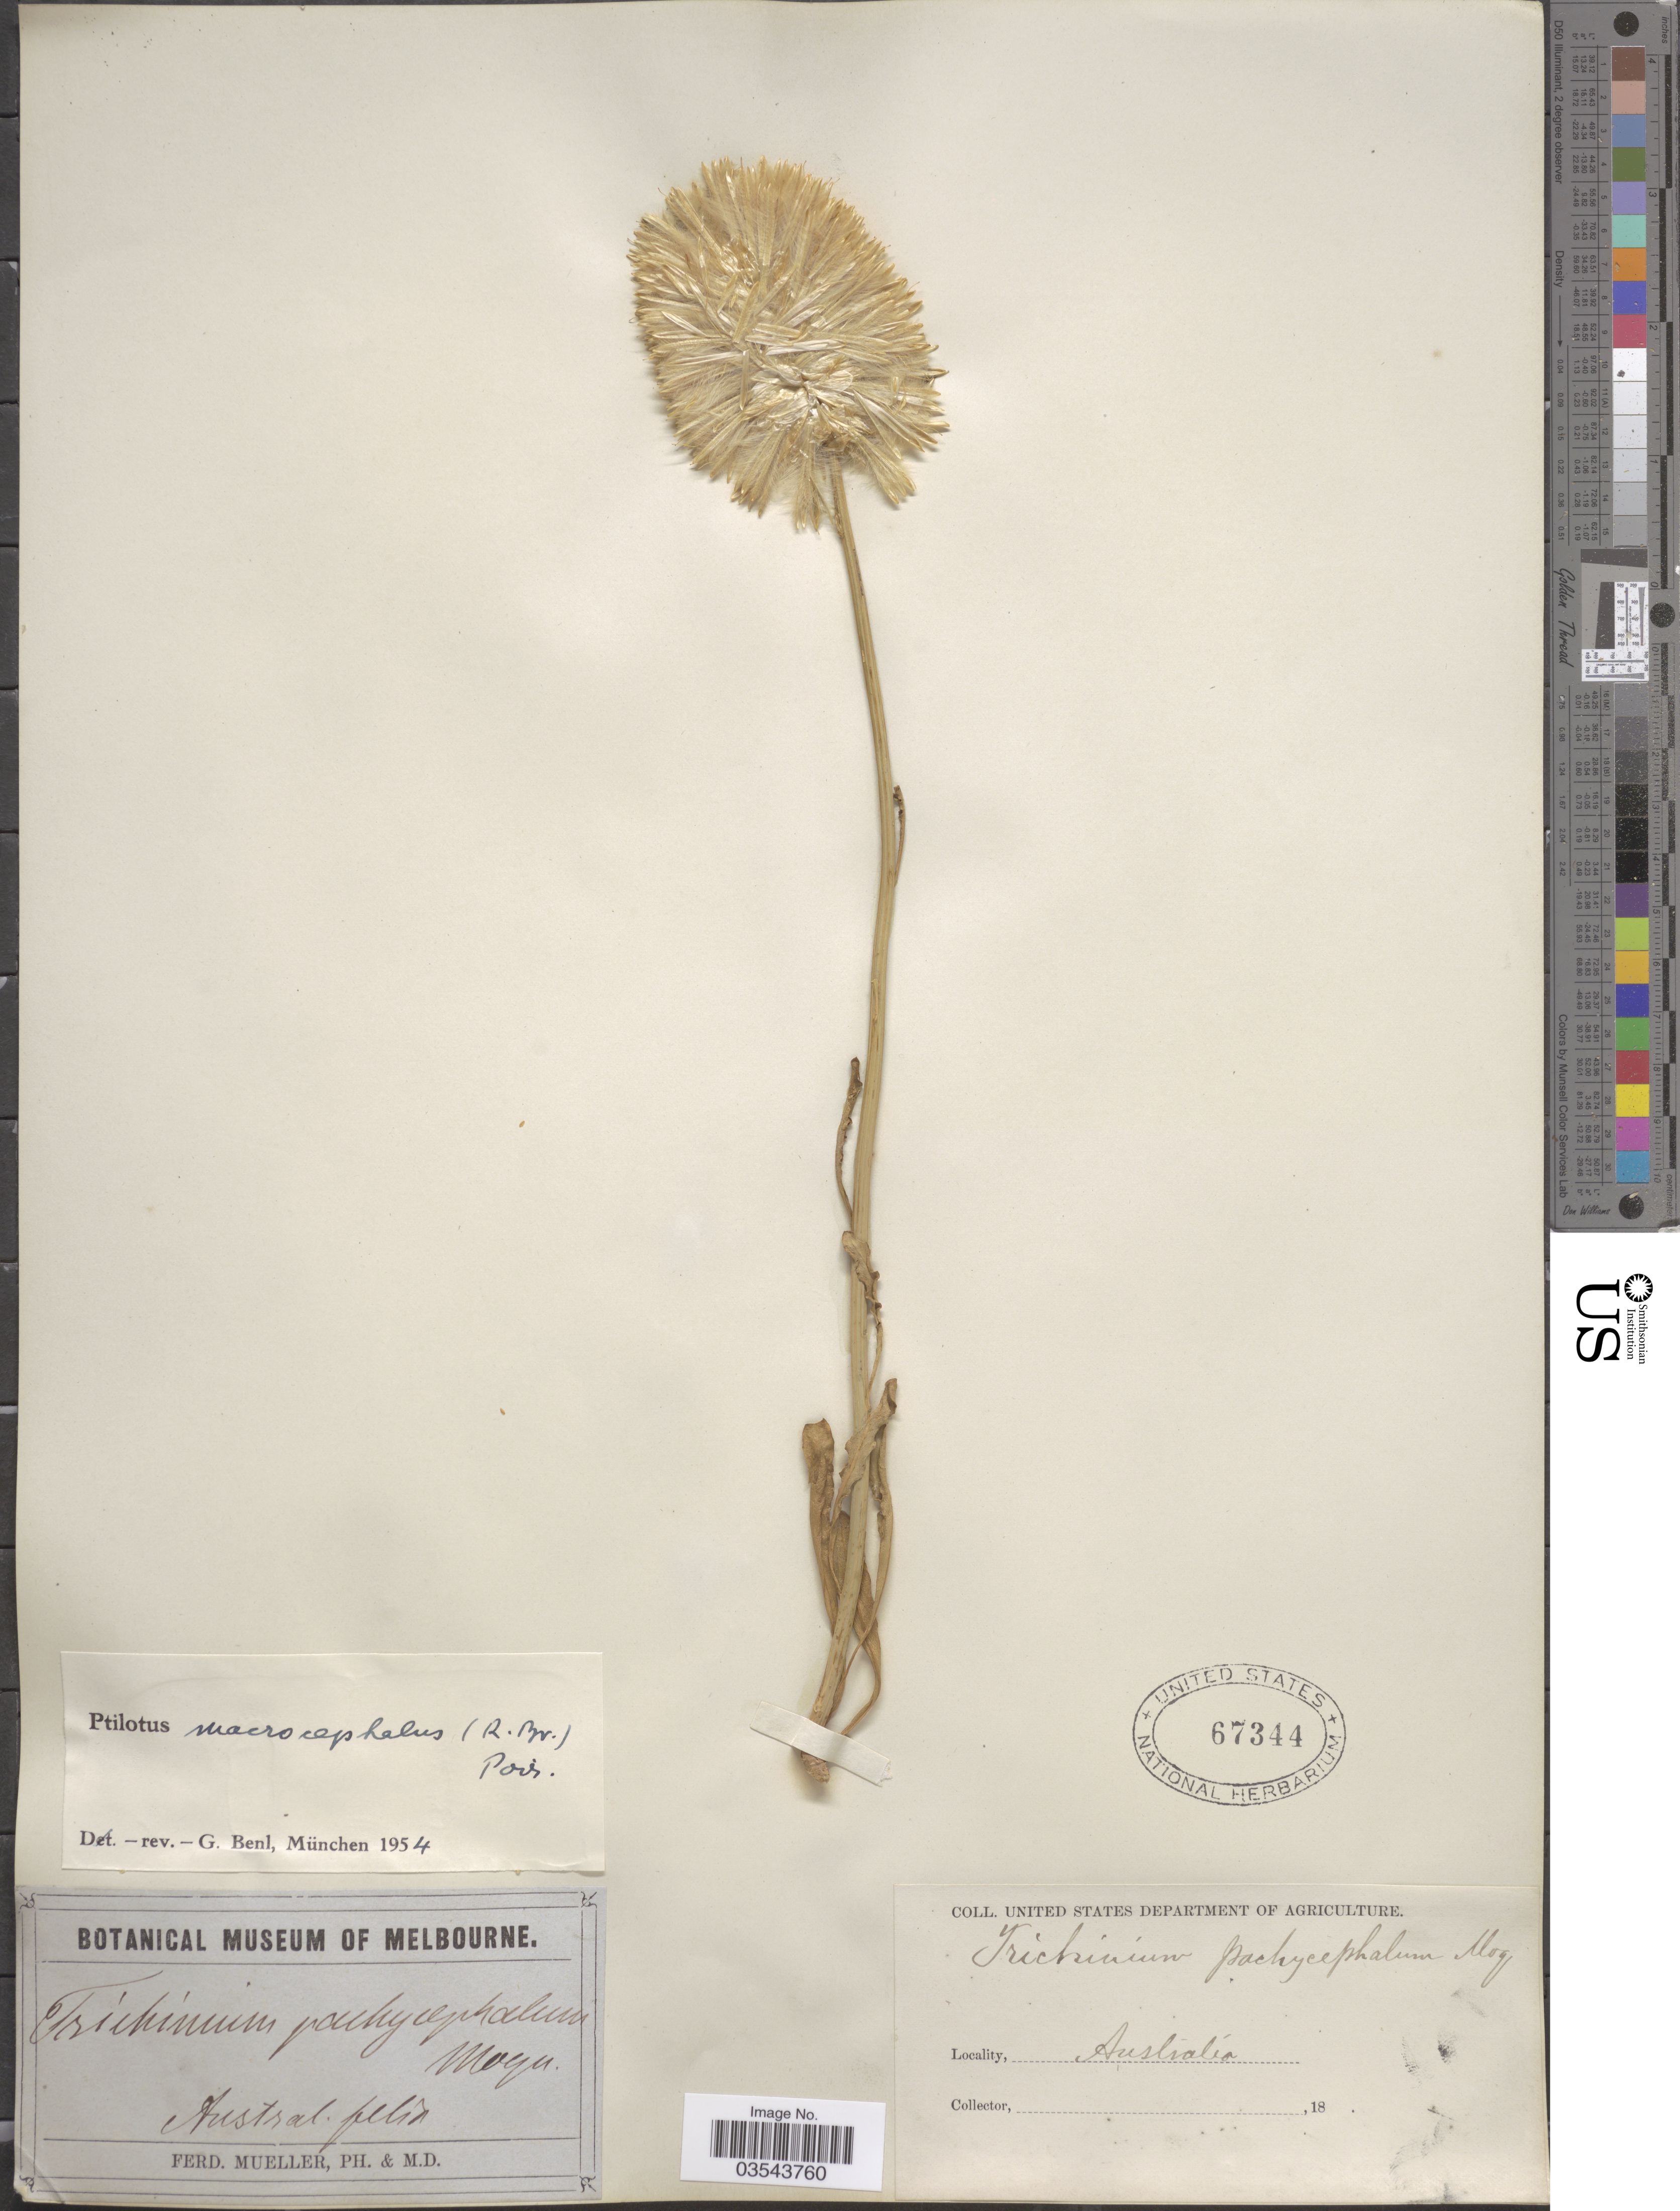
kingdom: Plantae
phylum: Tracheophyta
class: Magnoliopsida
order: Caryophyllales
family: Amaranthaceae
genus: Ptilotus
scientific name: Ptilotus macrocephalus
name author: (R. Br.) Poir.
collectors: F. Mueller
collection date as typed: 18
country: Australia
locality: Austral. felix.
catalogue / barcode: US 67344